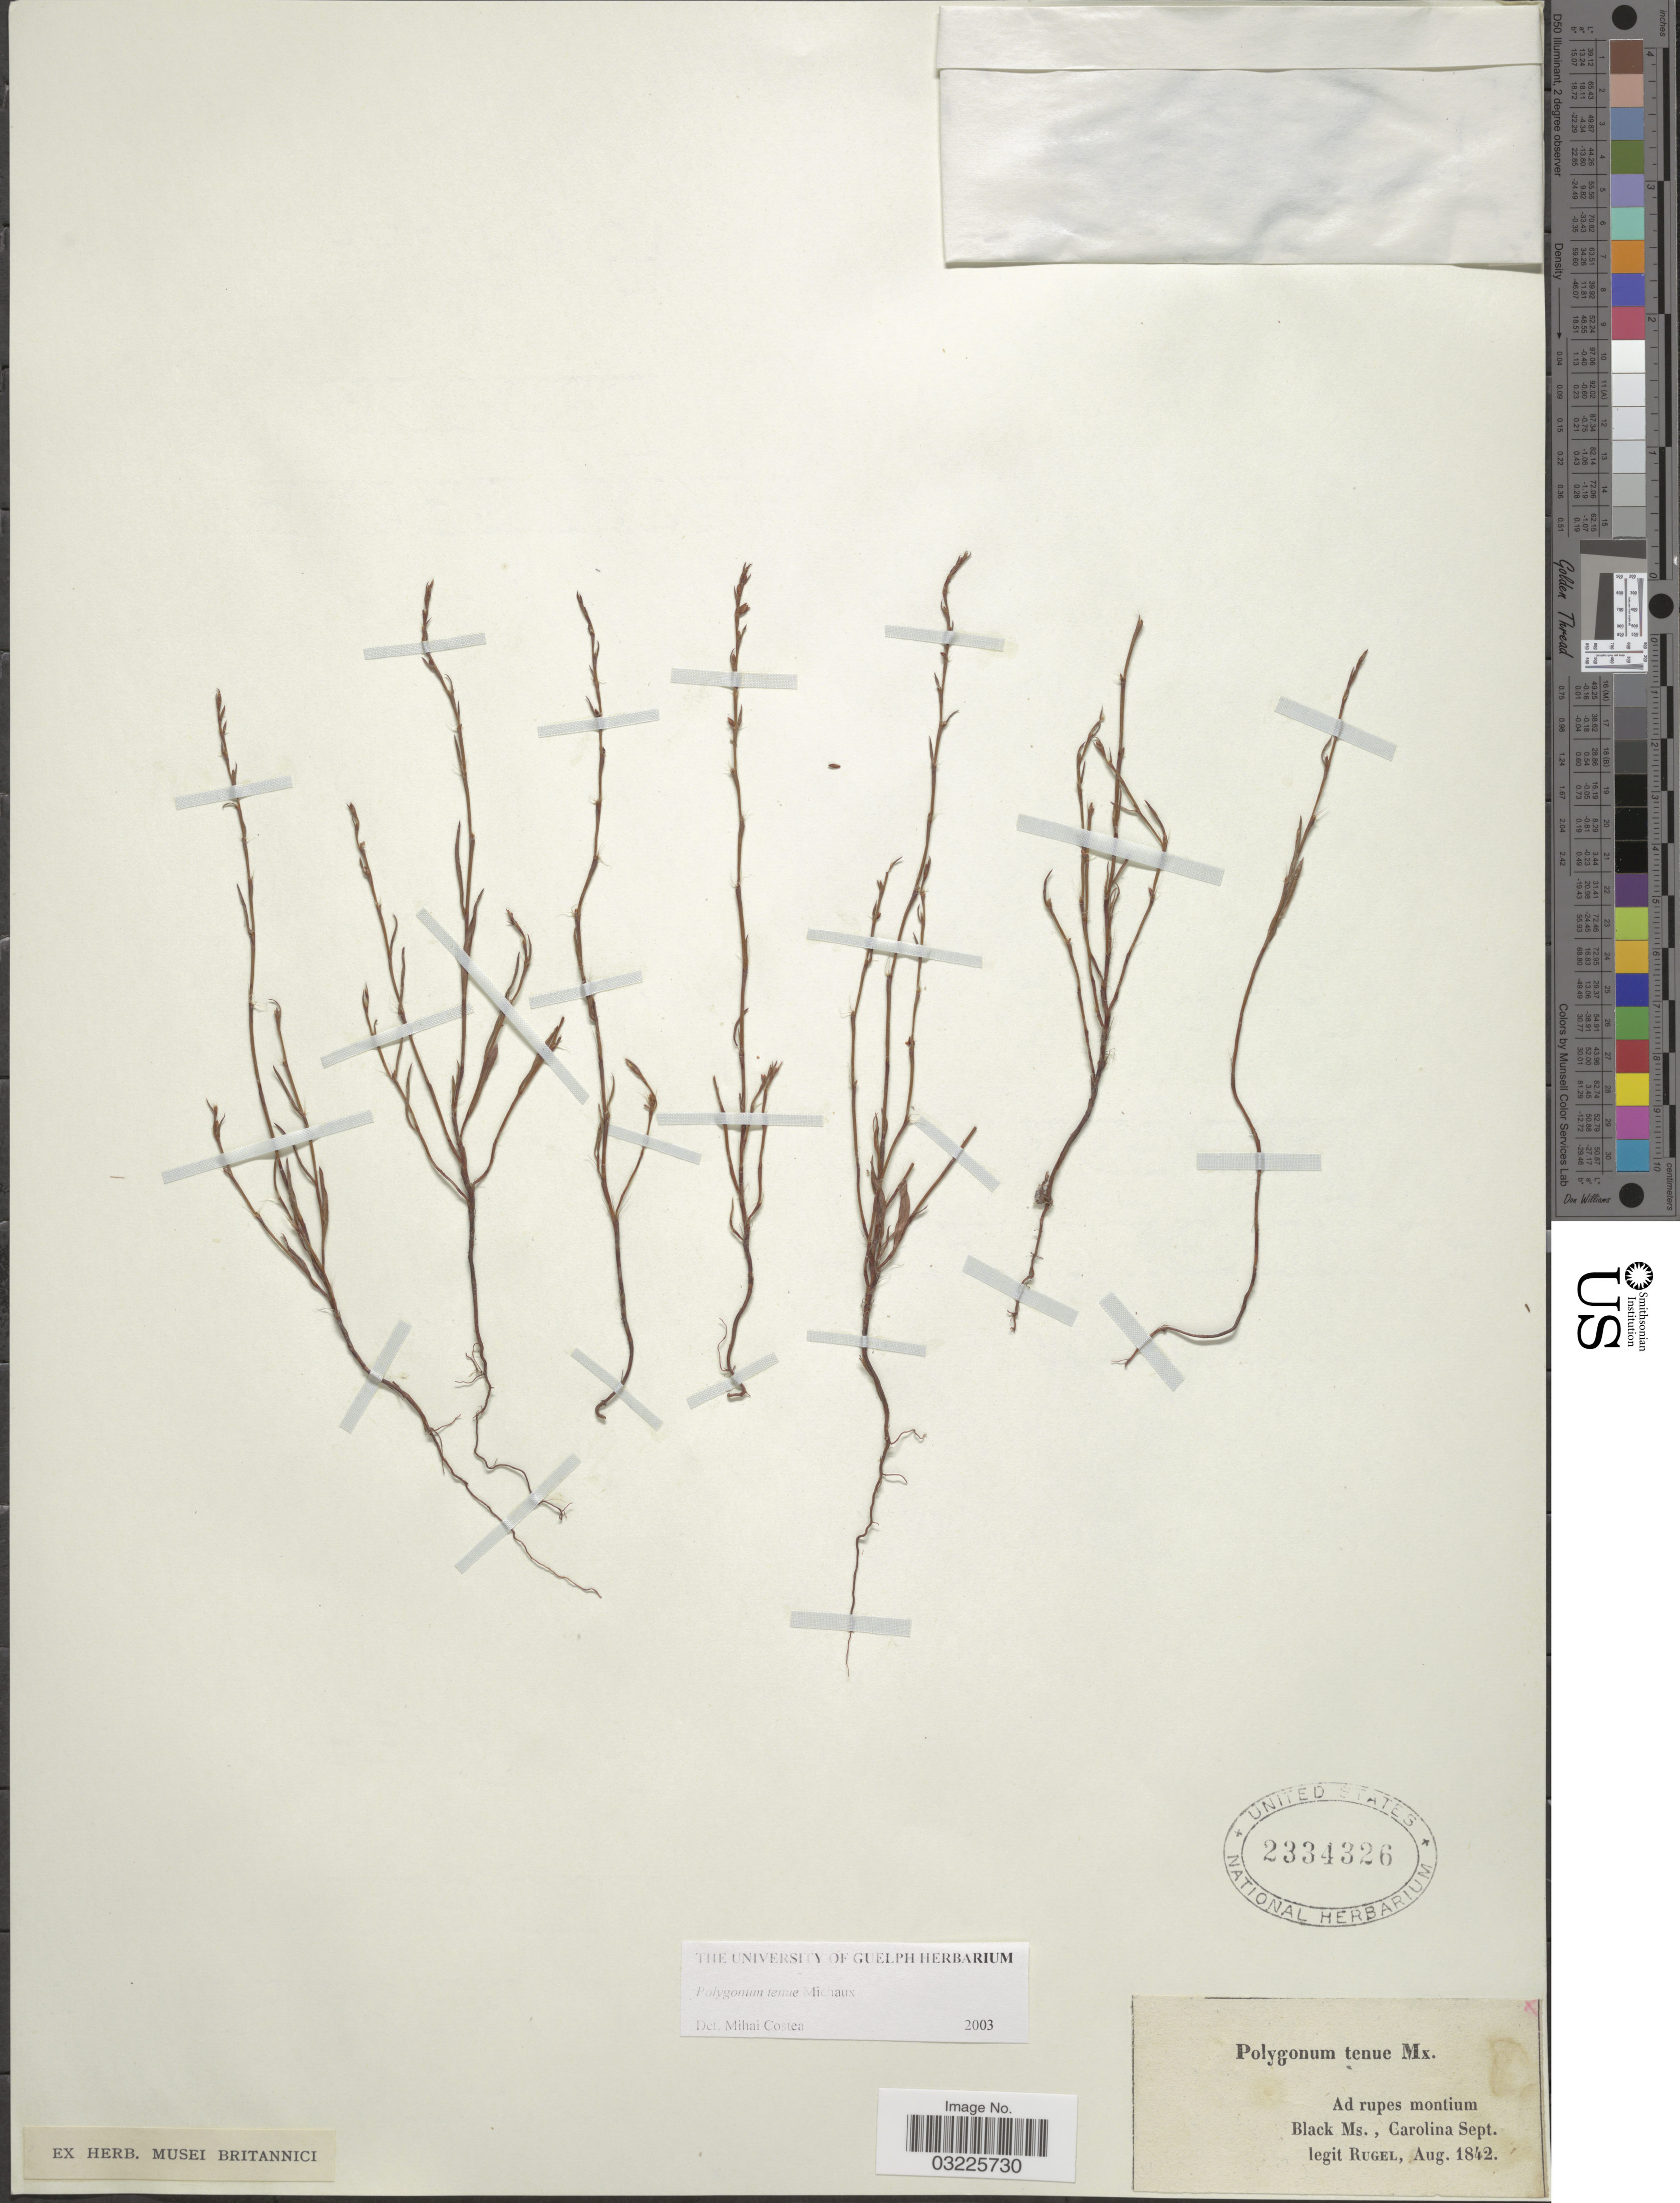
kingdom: Plantae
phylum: Tracheophyta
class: Magnoliopsida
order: Caryophyllales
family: Polygonaceae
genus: Polygonum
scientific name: Polygonum tenue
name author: F. Michx.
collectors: Rugel, --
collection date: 1842-08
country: United States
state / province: North Carolina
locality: Ad rupes montium Black Ms., Carolina Sept.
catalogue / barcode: US 2334326